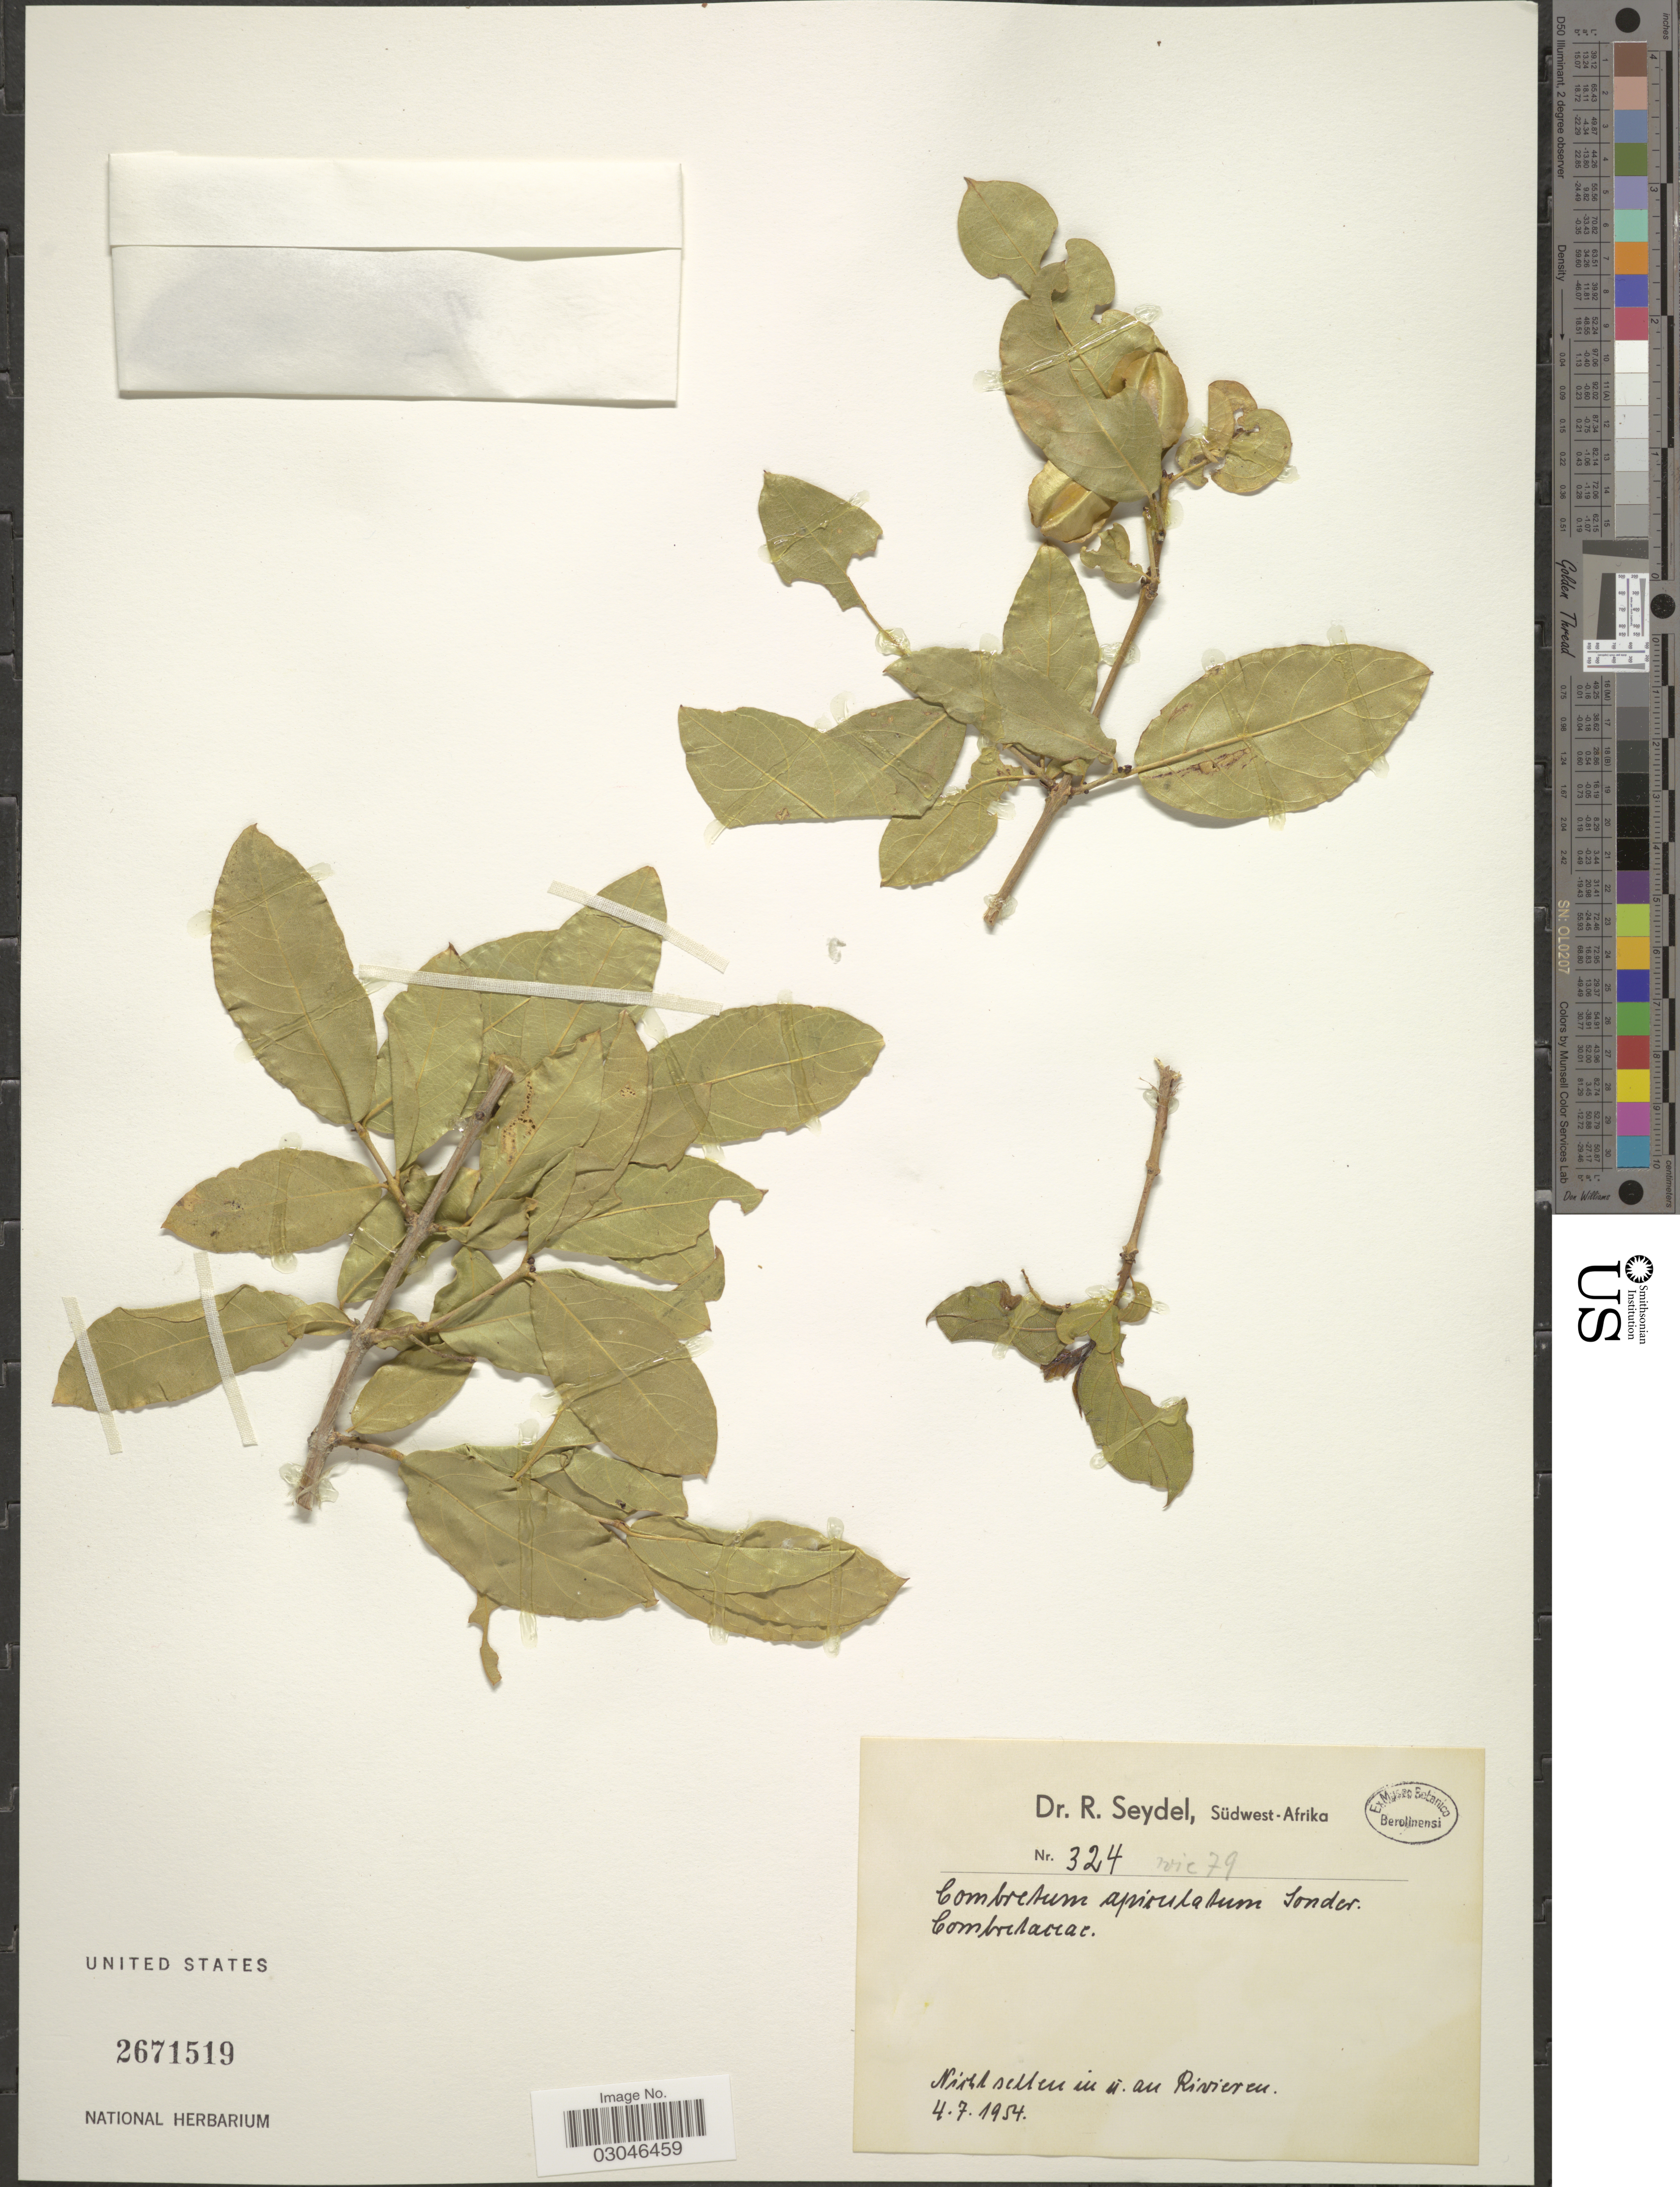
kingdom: Plantae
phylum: Tracheophyta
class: Magnoliopsida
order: Myrtales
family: Combretaceae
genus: Combretum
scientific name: Combretum apiculatum subsp. apiculatum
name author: Sond.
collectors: R. Seydel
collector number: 324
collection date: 1954-07-04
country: Namibia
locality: Nicht sellen in u. an Rivieren. Südwest-Afrika.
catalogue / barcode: US 2671519